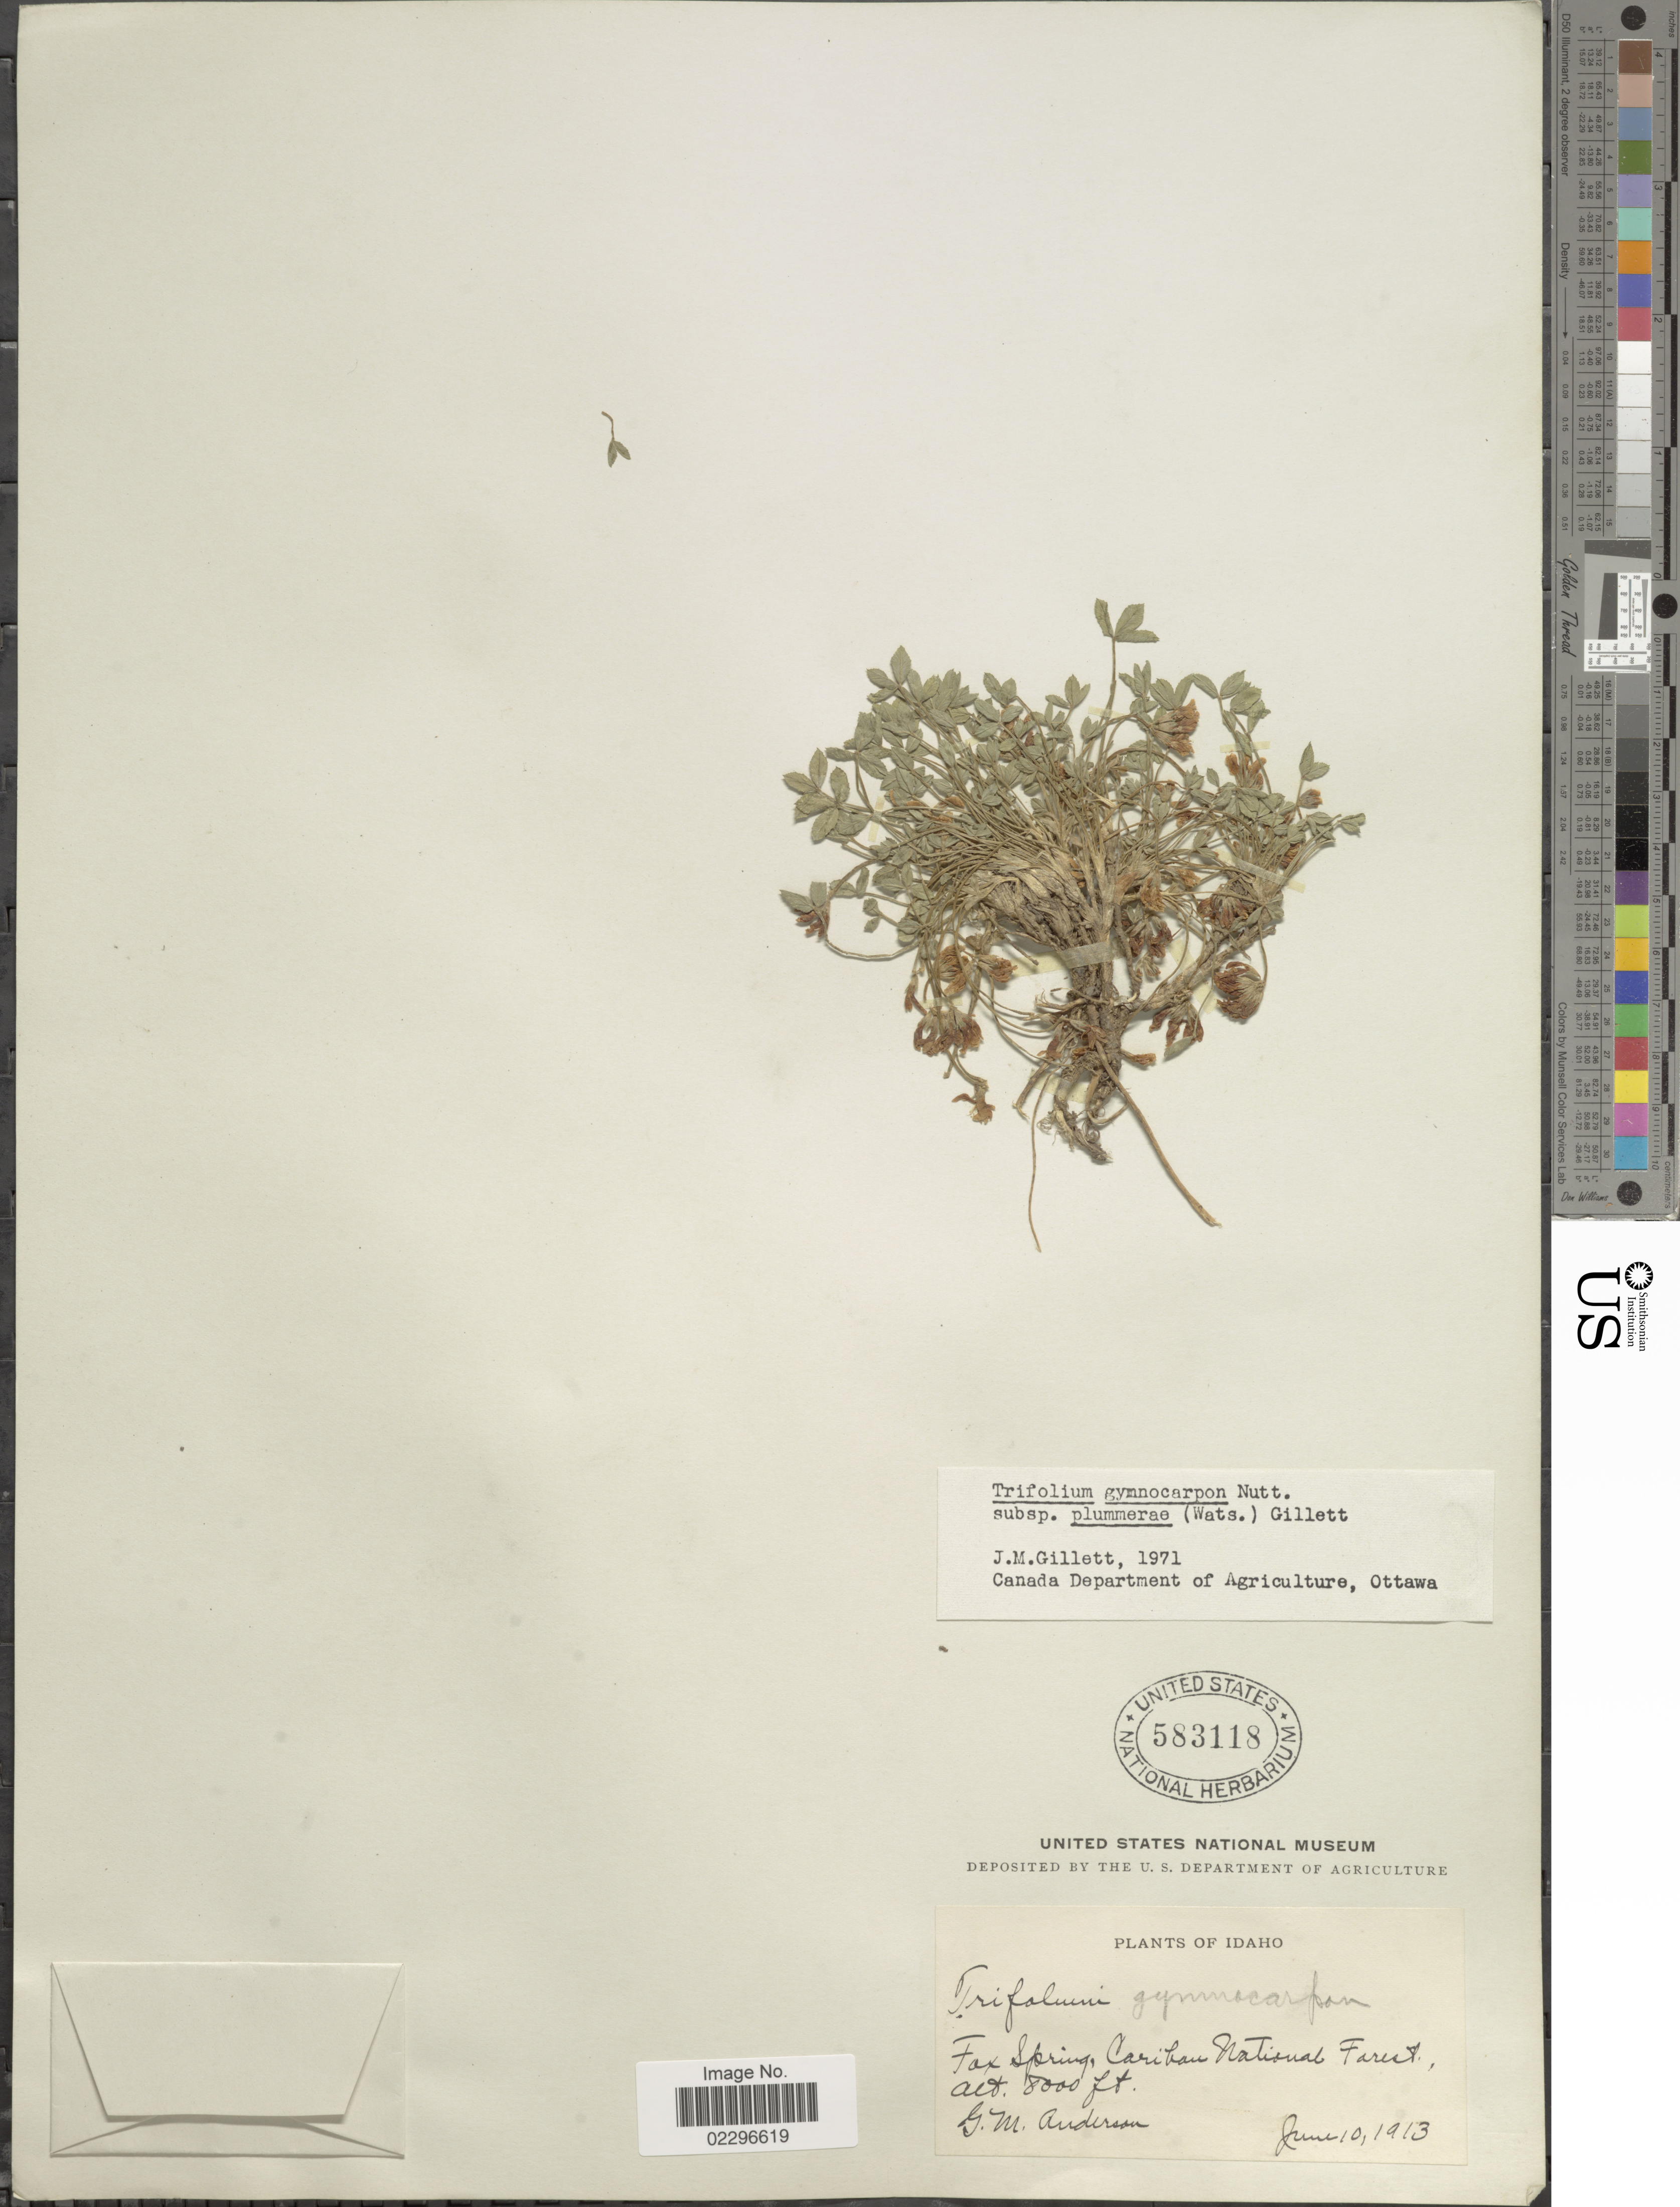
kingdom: Plantae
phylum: Tracheophyta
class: Magnoliopsida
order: Fabales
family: Fabaceae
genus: Trifolium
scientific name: Trifolium gymnocarpon var. plummerae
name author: (S. Watson) J.S. Martin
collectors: G. W. Anderson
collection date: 1913-06-10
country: United States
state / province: Idaho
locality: Fox Spring, Cariban National Forest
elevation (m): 2438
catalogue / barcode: US 583118